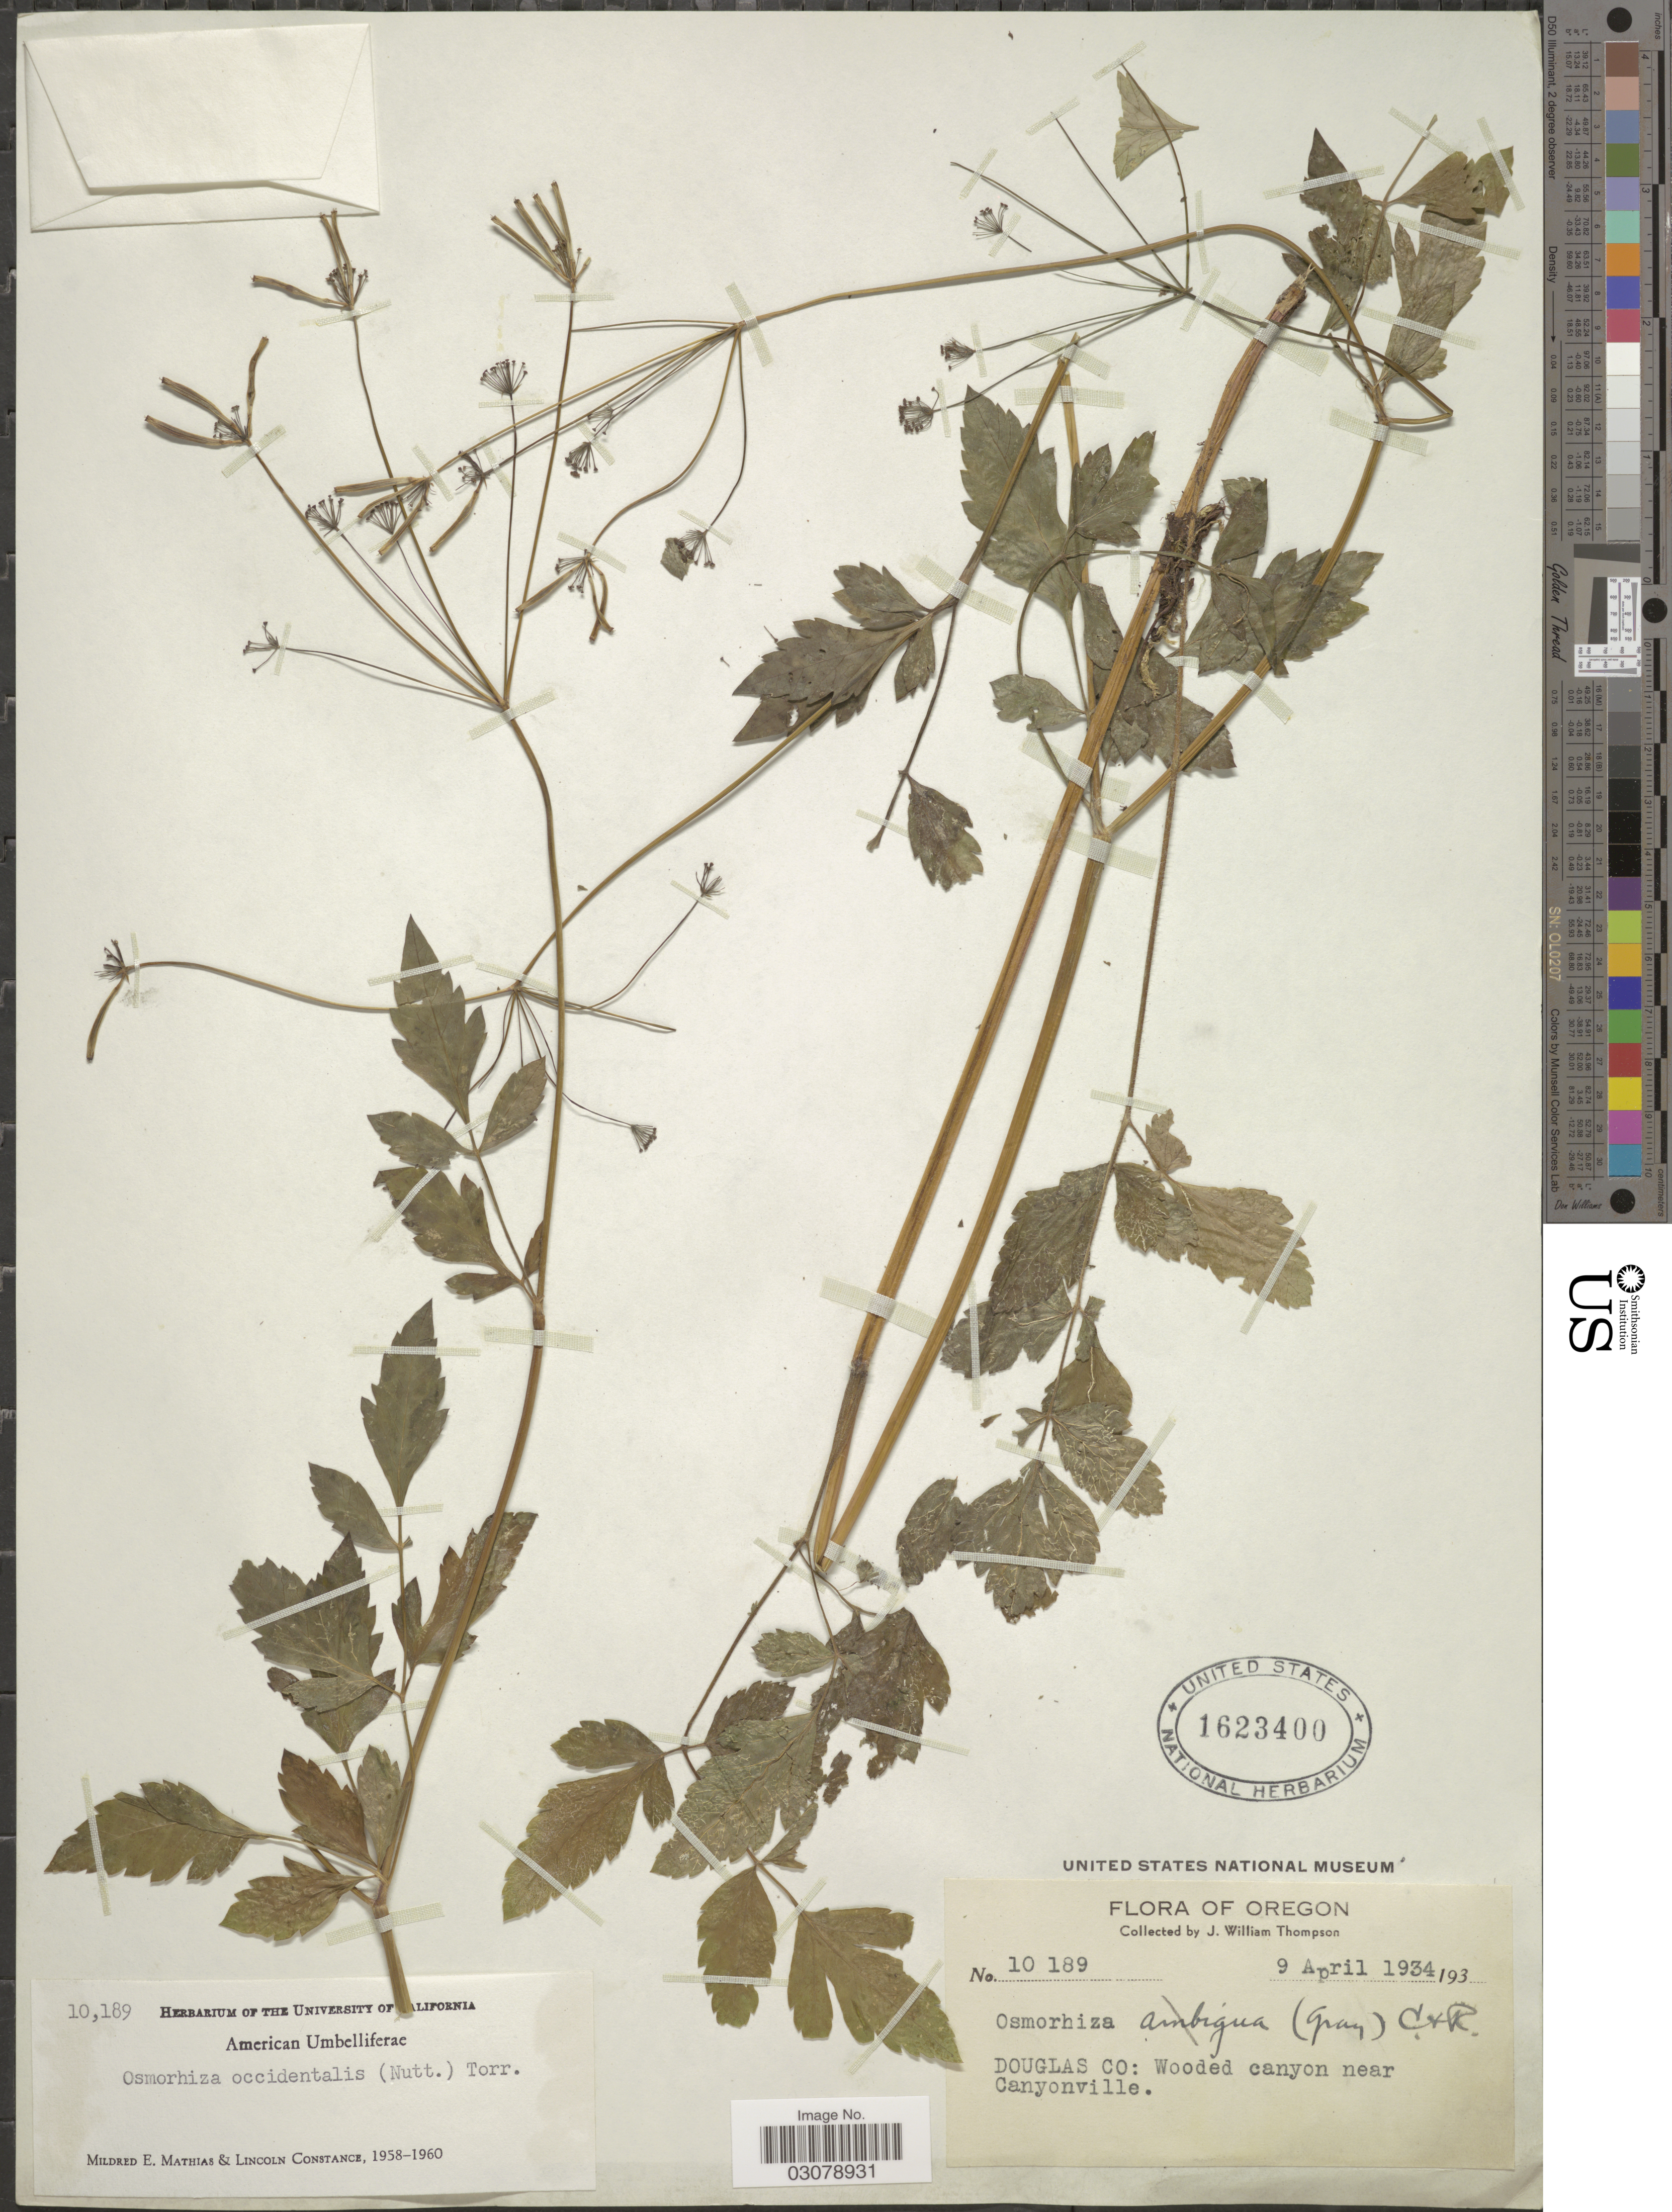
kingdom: Plantae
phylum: Tracheophyta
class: Magnoliopsida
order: Apiales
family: Apiaceae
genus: Osmorhiza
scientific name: Osmorhiza occidentalis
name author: (Nutt.) Torr.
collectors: J. W. Thompson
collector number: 10189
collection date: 1934-04-09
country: United States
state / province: Oregon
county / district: Douglas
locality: Douglas Co: Wooded canyon near Canyonville.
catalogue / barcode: US 1623400